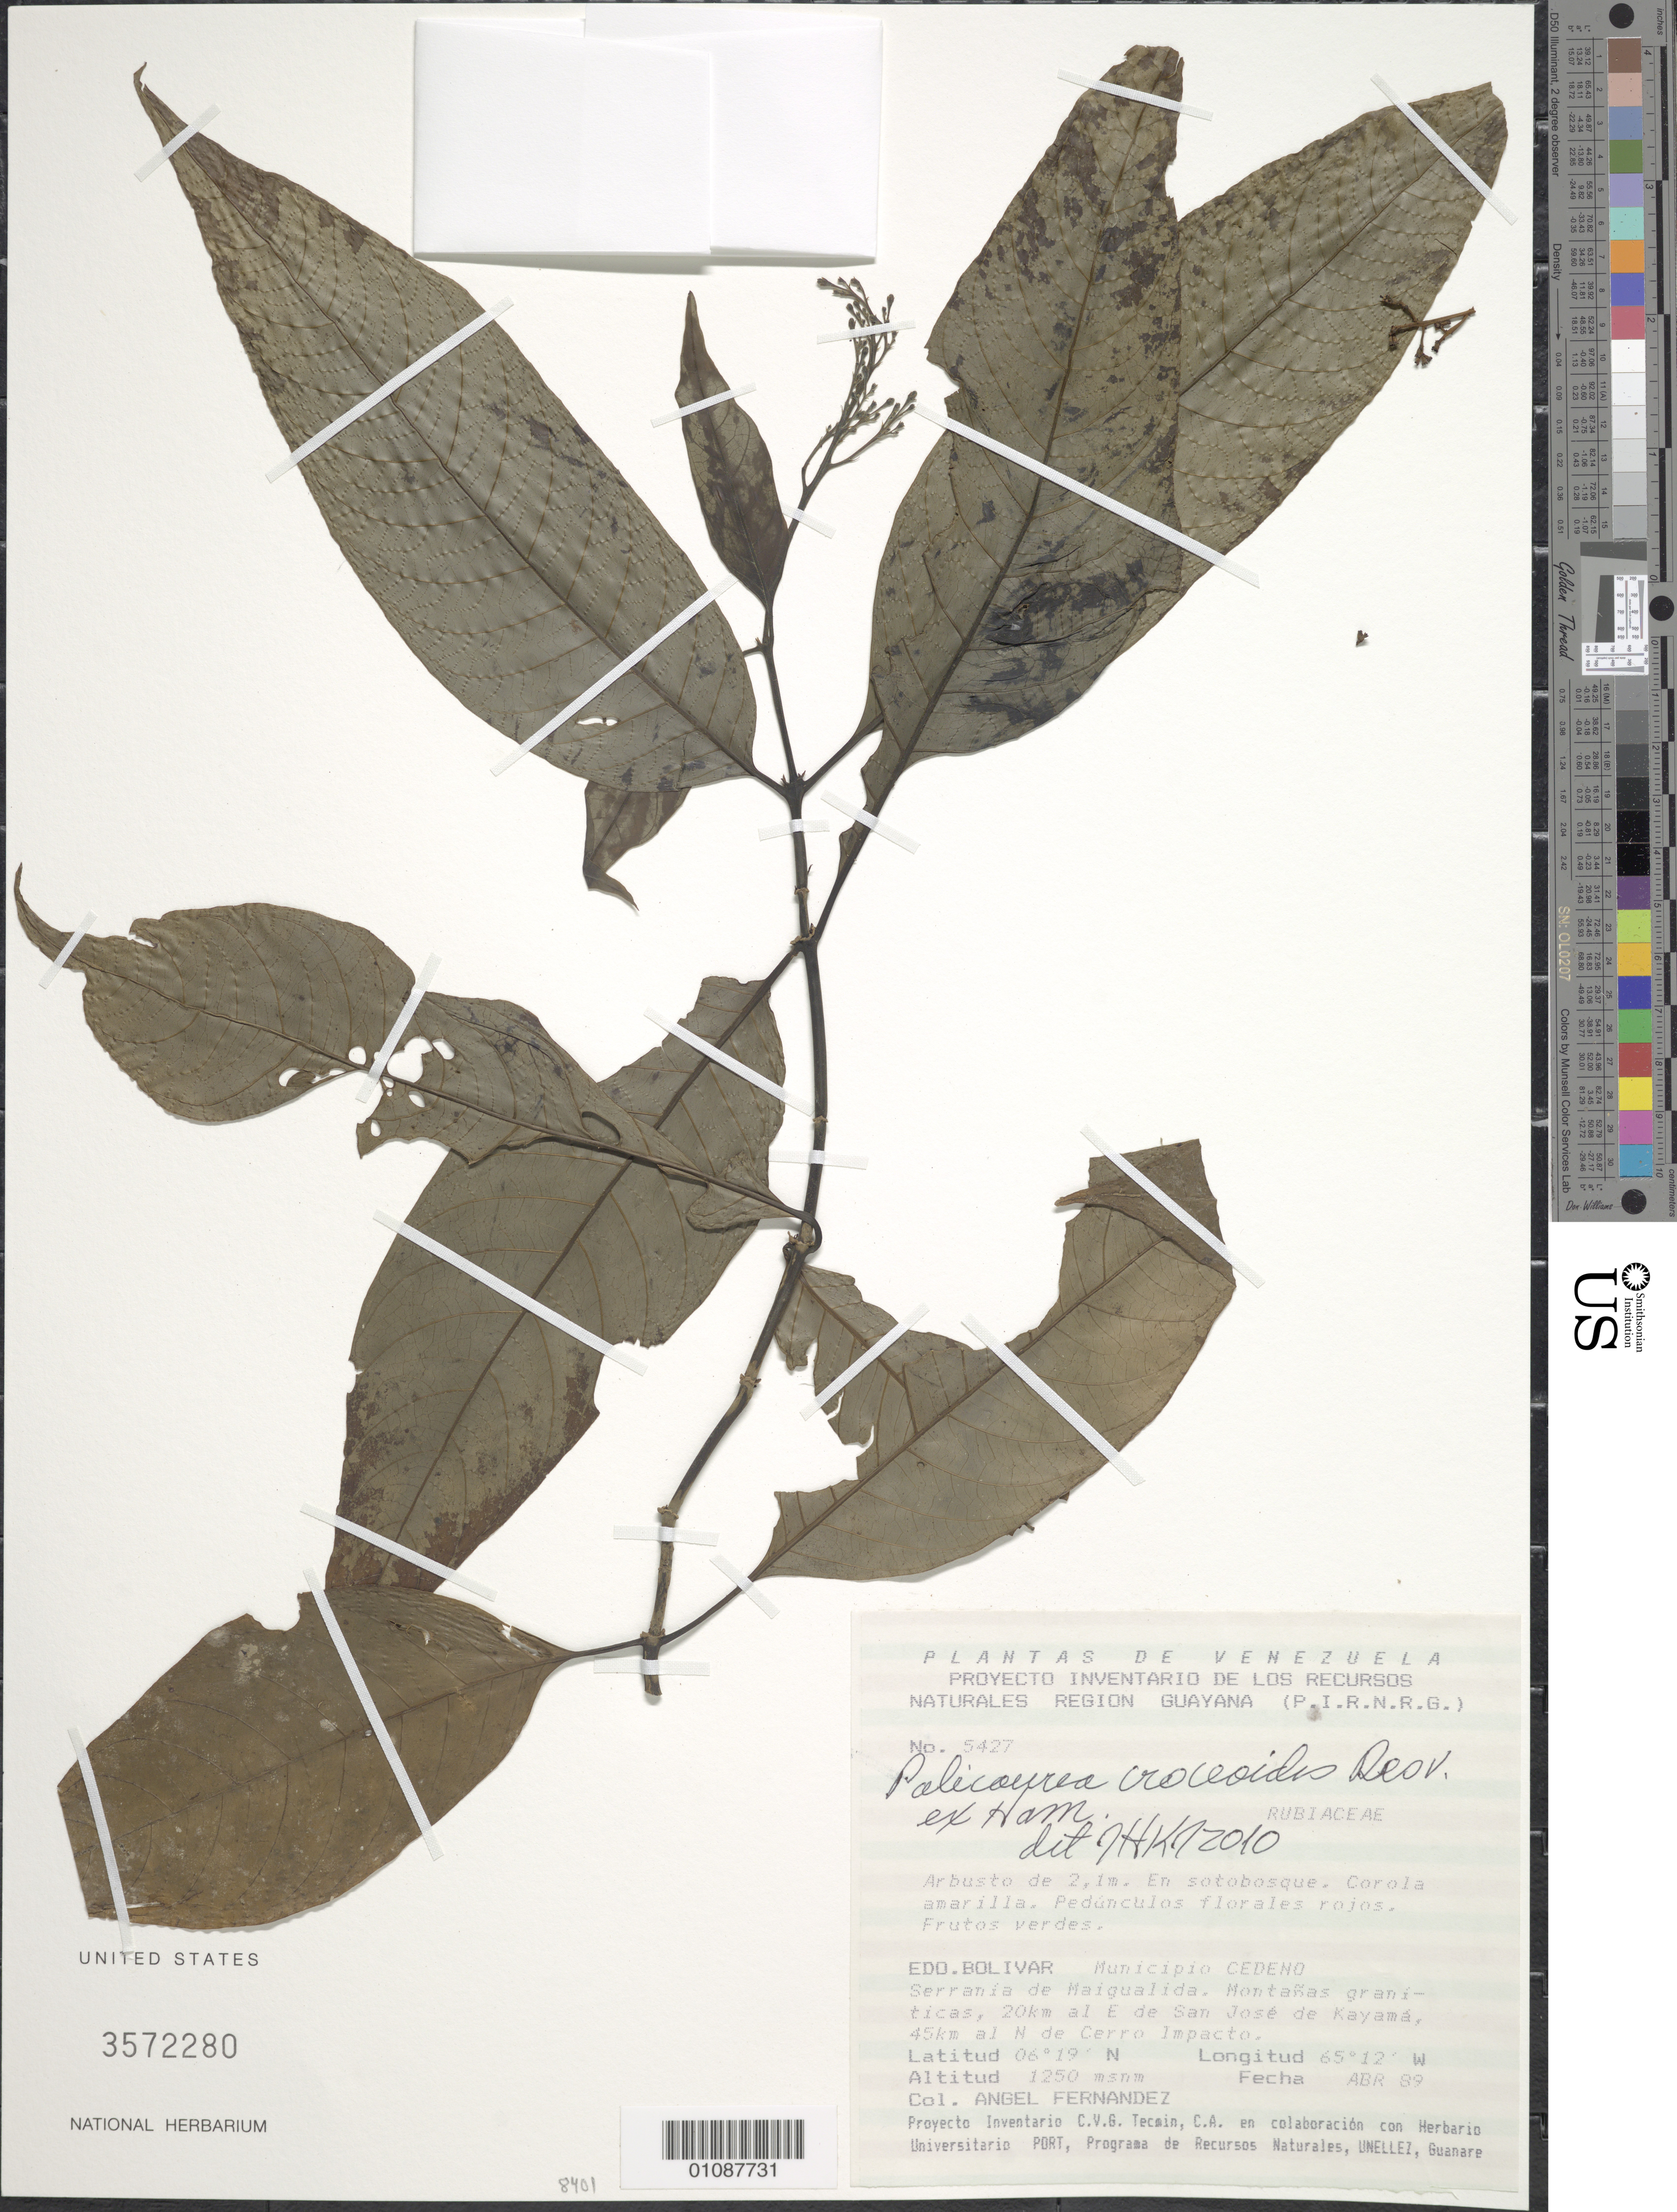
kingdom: Plantae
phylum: Tracheophyta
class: Magnoliopsida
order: Gentianales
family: Rubiaceae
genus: Palicourea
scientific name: Palicourea croceoides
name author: Desv. ex Ham.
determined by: Kirkbride, J. H.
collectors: A. Fernández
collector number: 5427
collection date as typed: Apr-89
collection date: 1989-04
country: Venezuela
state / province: Bolívar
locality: Mun. Cedeño, Serrania de Maigualida, 20 km E de San José de Kayamá, 45 km N de Cerro Impacto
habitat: Sotobosque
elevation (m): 1250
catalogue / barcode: US 3572280